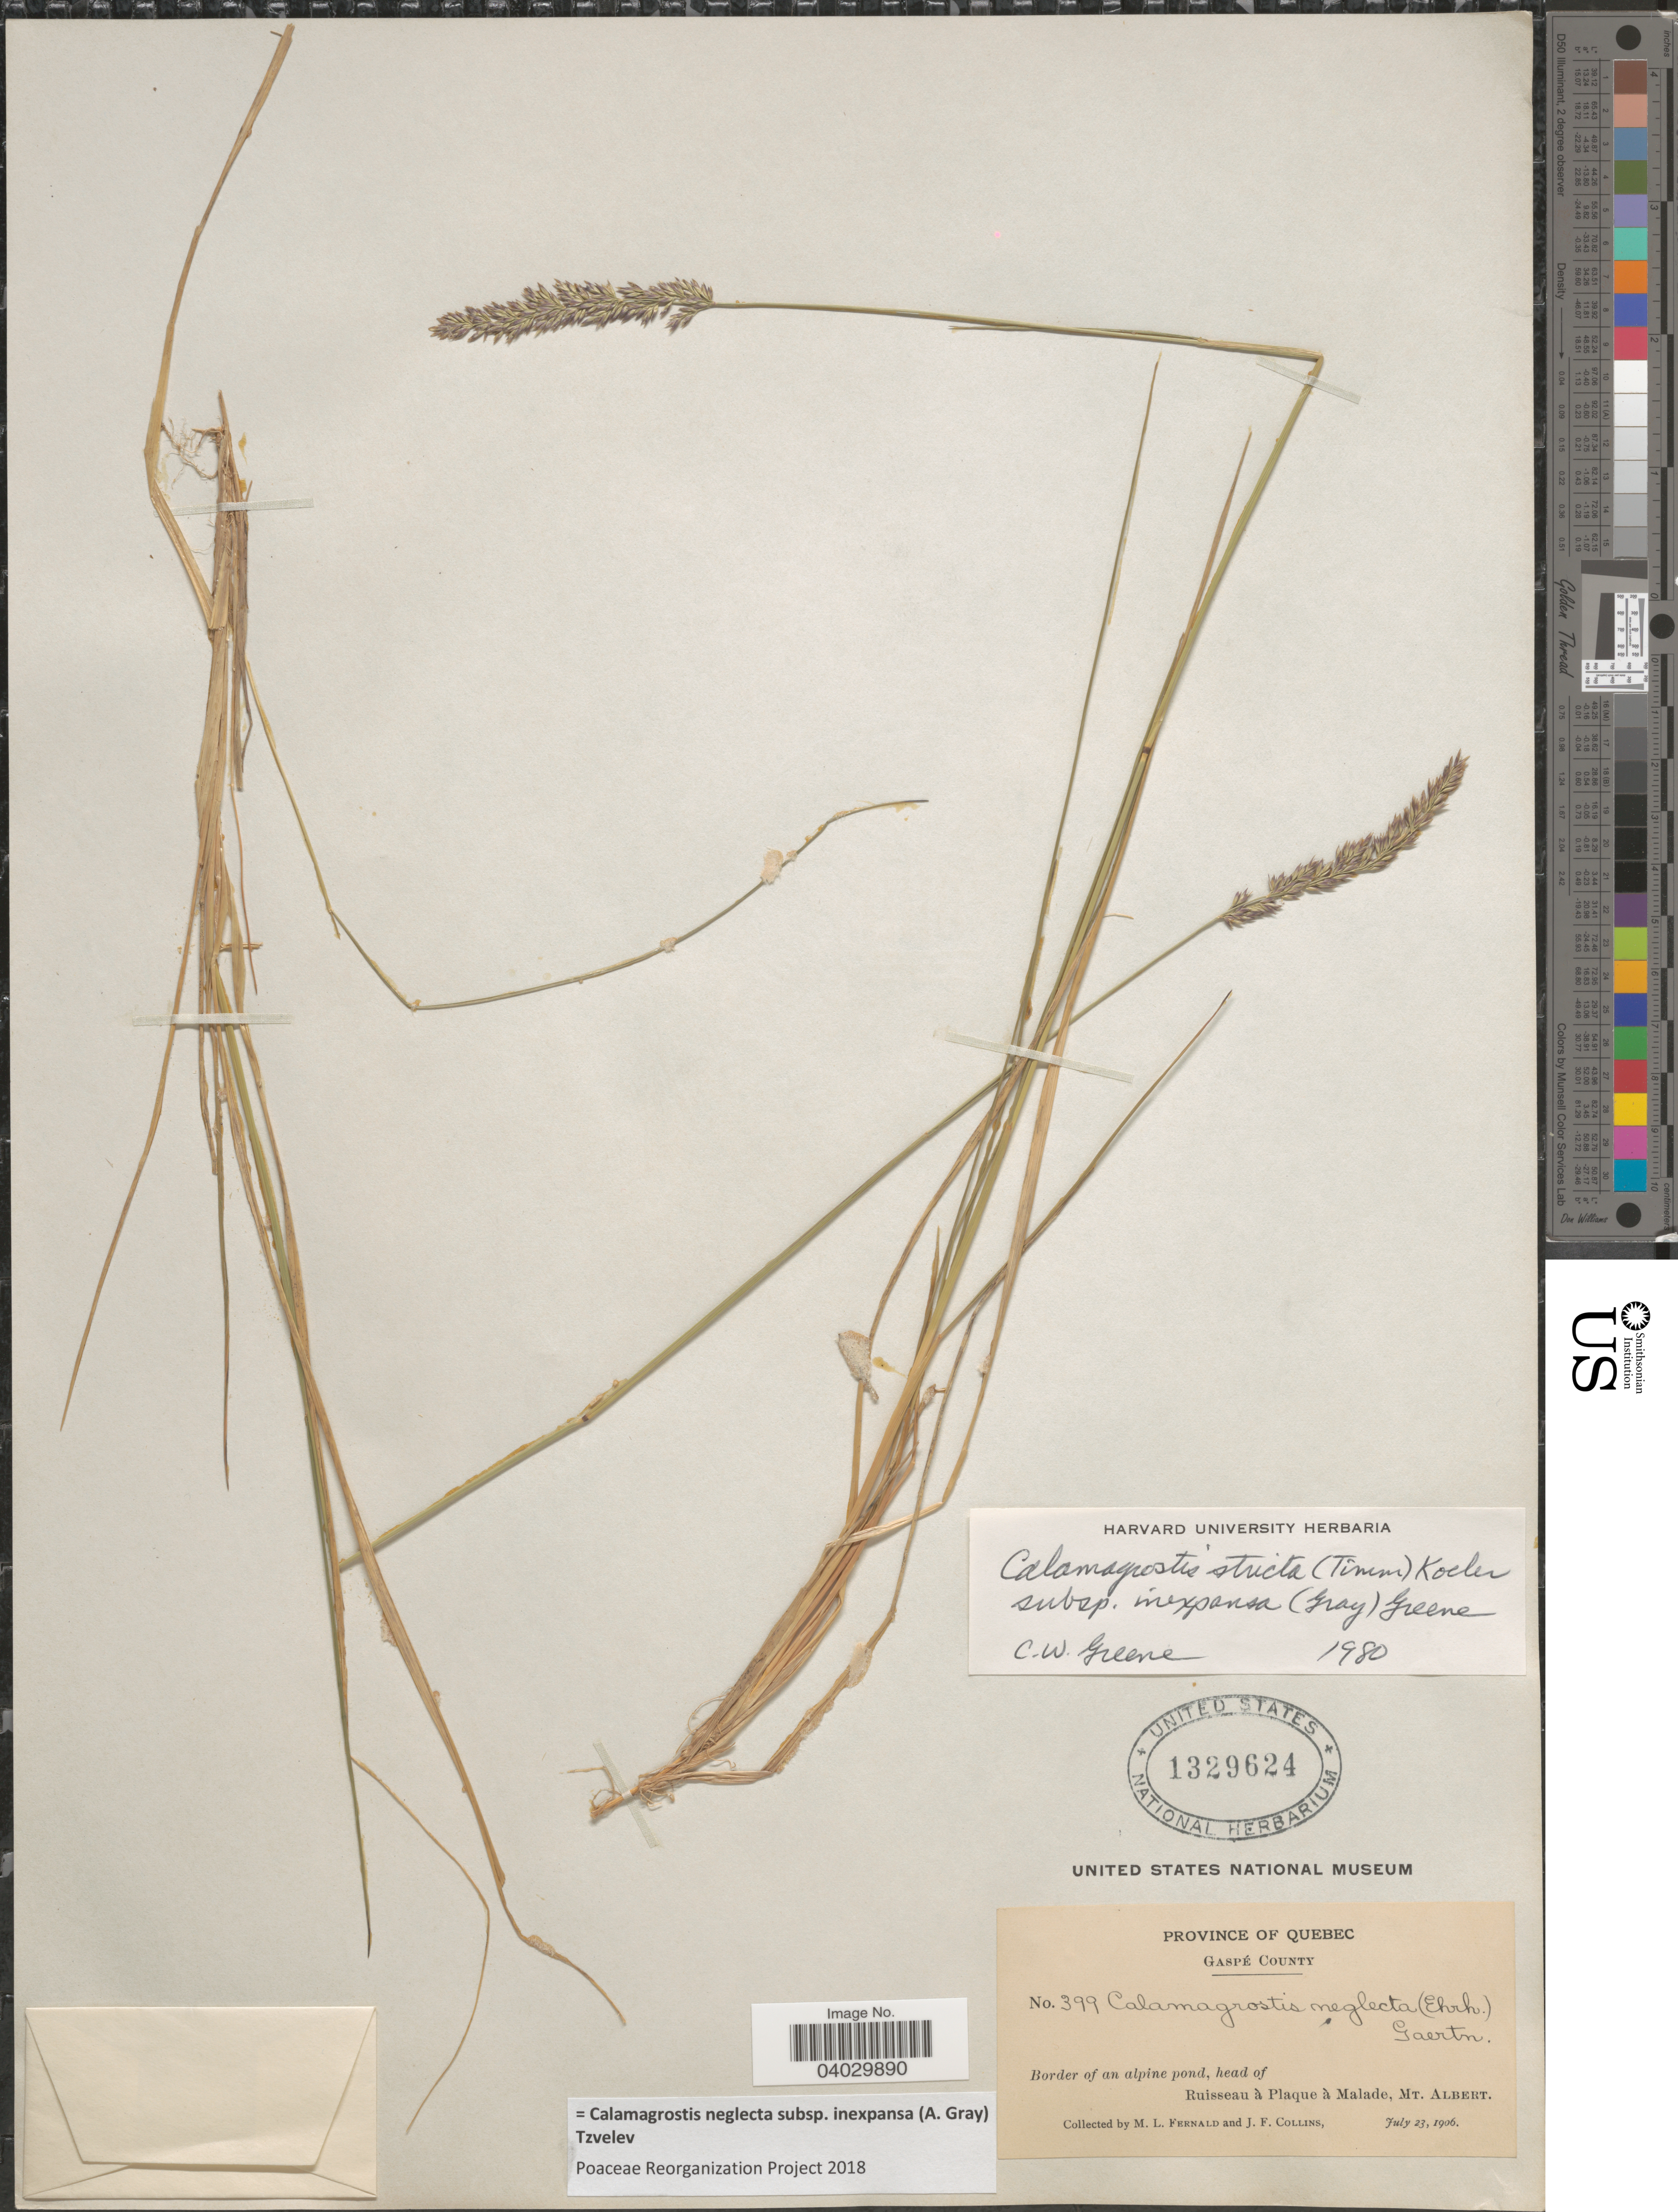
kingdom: Plantae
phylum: Tracheophyta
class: Liliopsida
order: Poales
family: Poaceae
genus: Calamagrostis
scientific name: Calamagrostis neglecta subsp. inexpansa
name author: (A. Gray) Tzvelev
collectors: M. L. Fernald & J. Collins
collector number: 399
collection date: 1906-07-23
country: Canada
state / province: Quebec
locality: Gaspé County. Border of an alpine pond, head of Ruisseau à Plaque à Malade, Mt. Albert.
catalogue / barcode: US 1329624